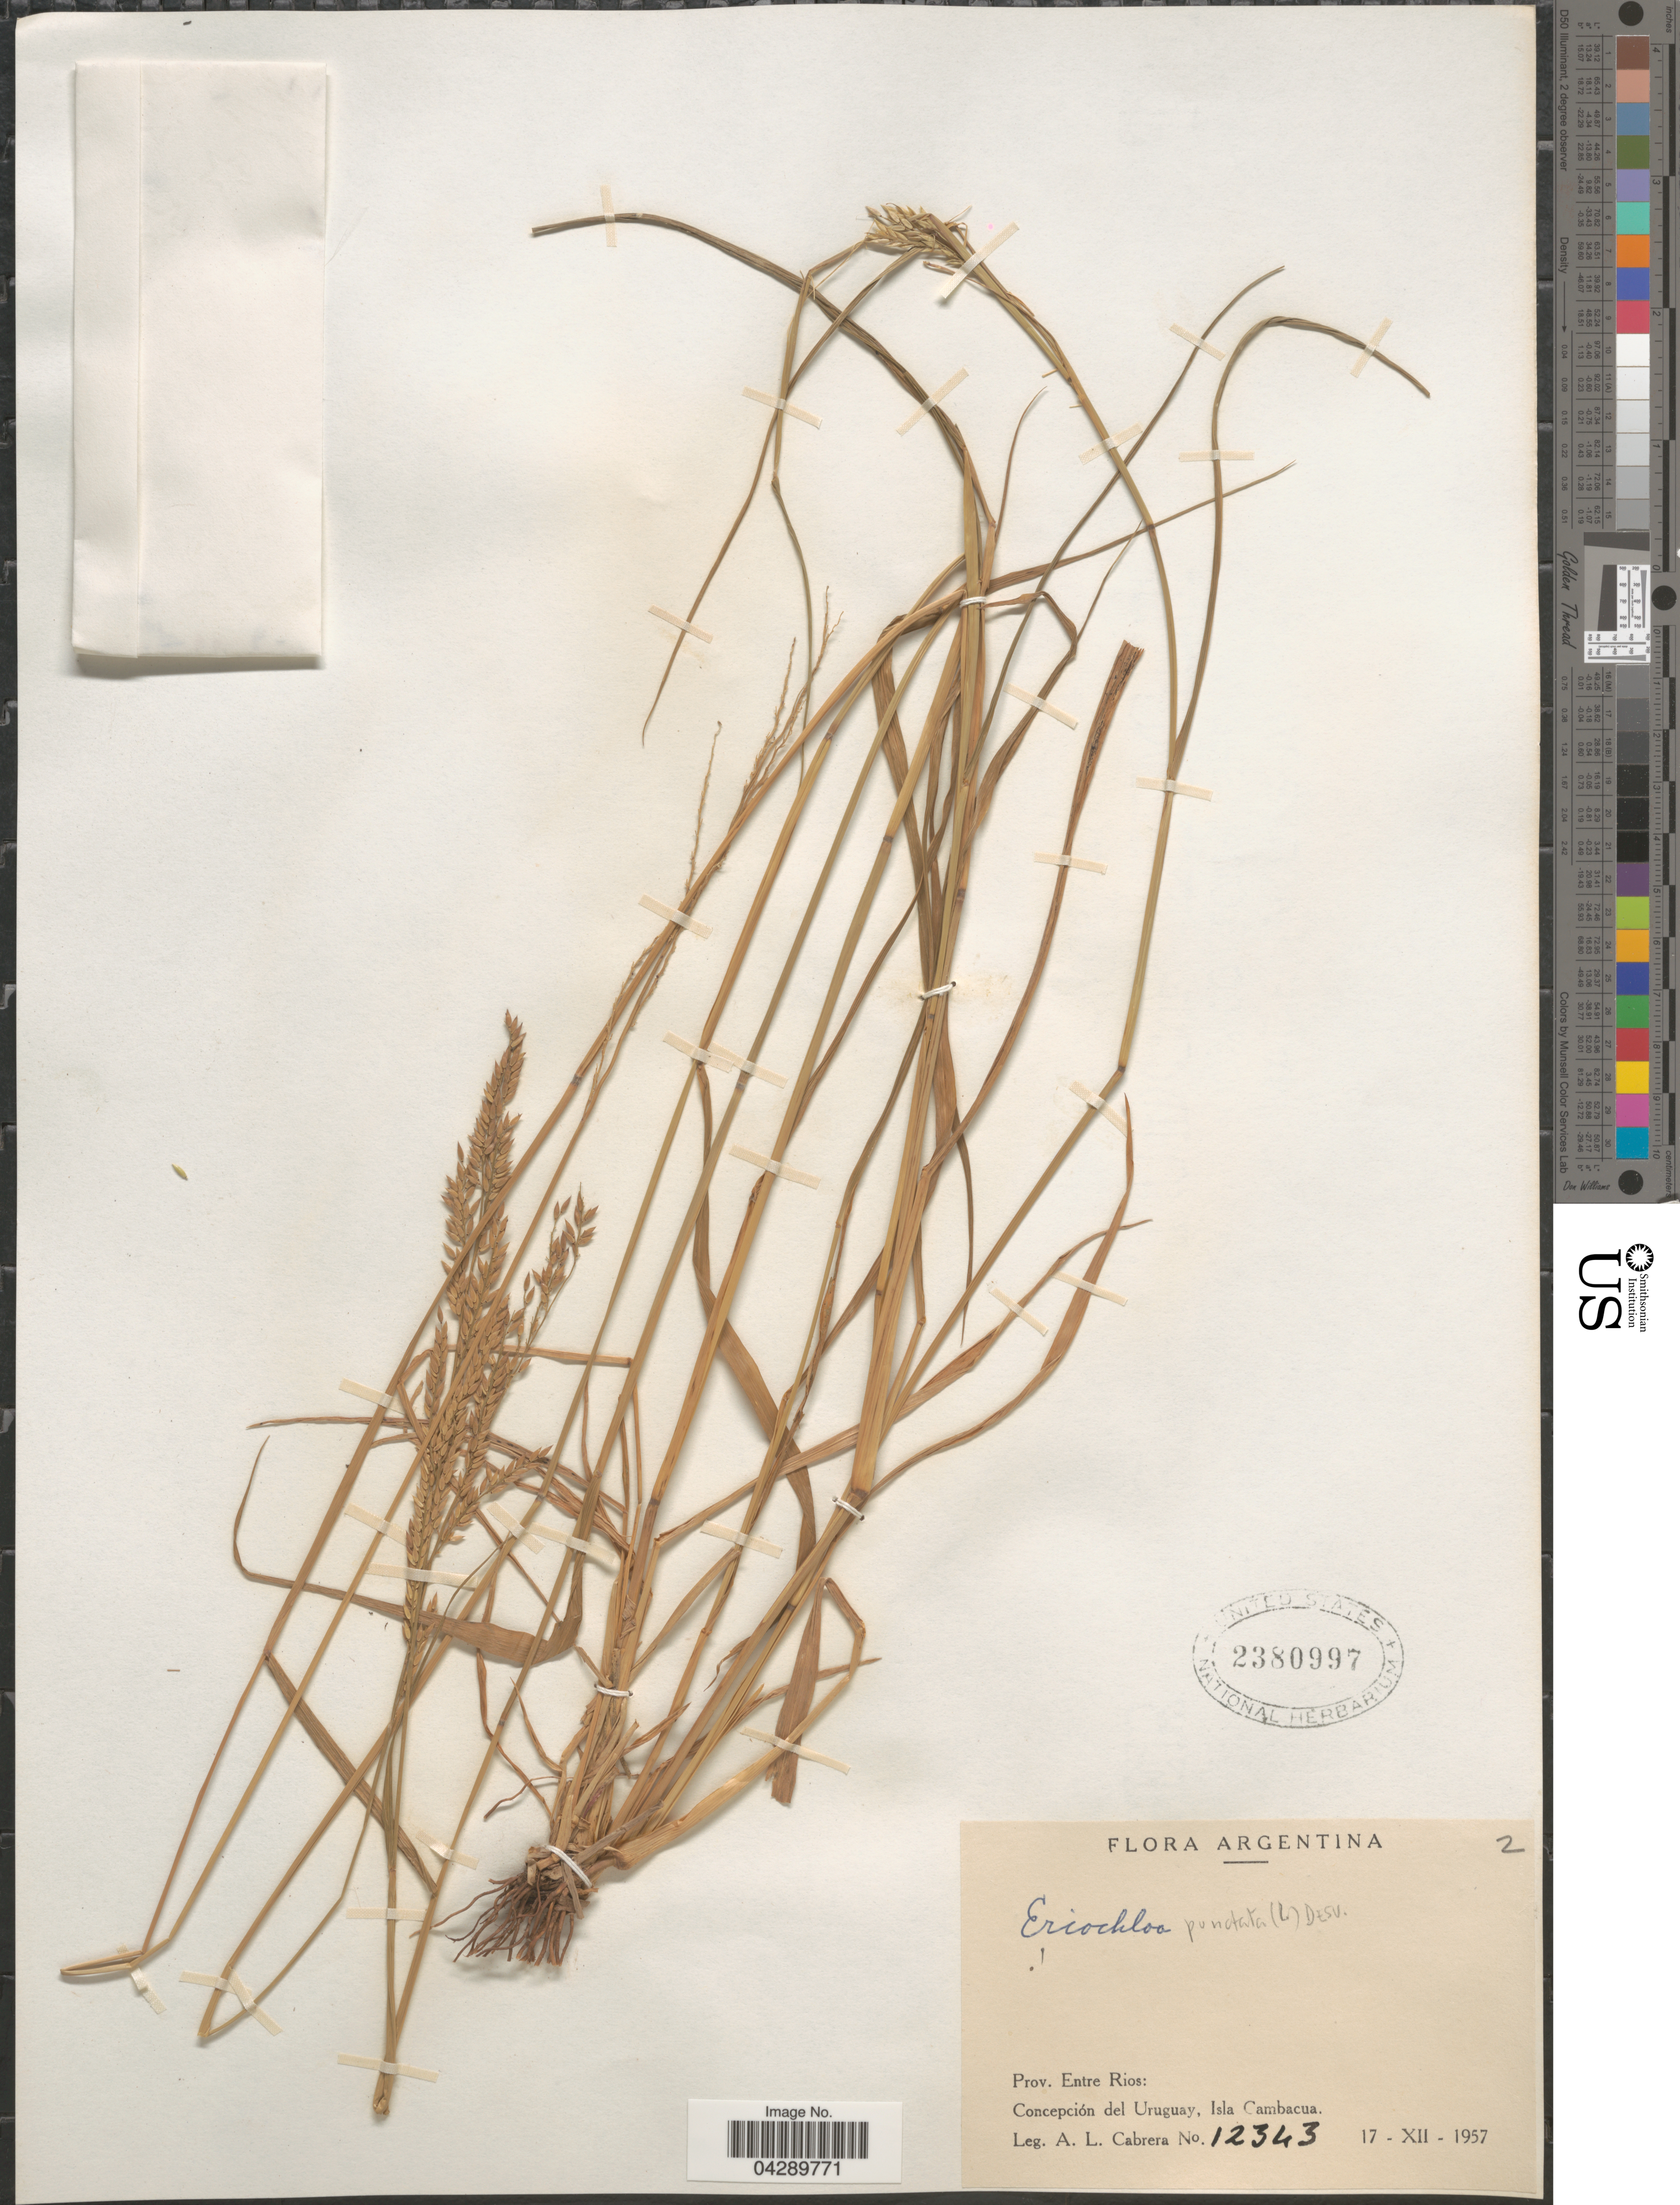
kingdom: Plantae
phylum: Tracheophyta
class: Liliopsida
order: Poales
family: Poaceae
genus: Eriochloa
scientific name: Eriochloa sp.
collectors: A. L. Cabrera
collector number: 12343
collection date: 1957-12-17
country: Argentina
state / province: Entre Rios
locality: Concepción del Uruguay, Isla Cambacua.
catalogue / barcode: US 2380997